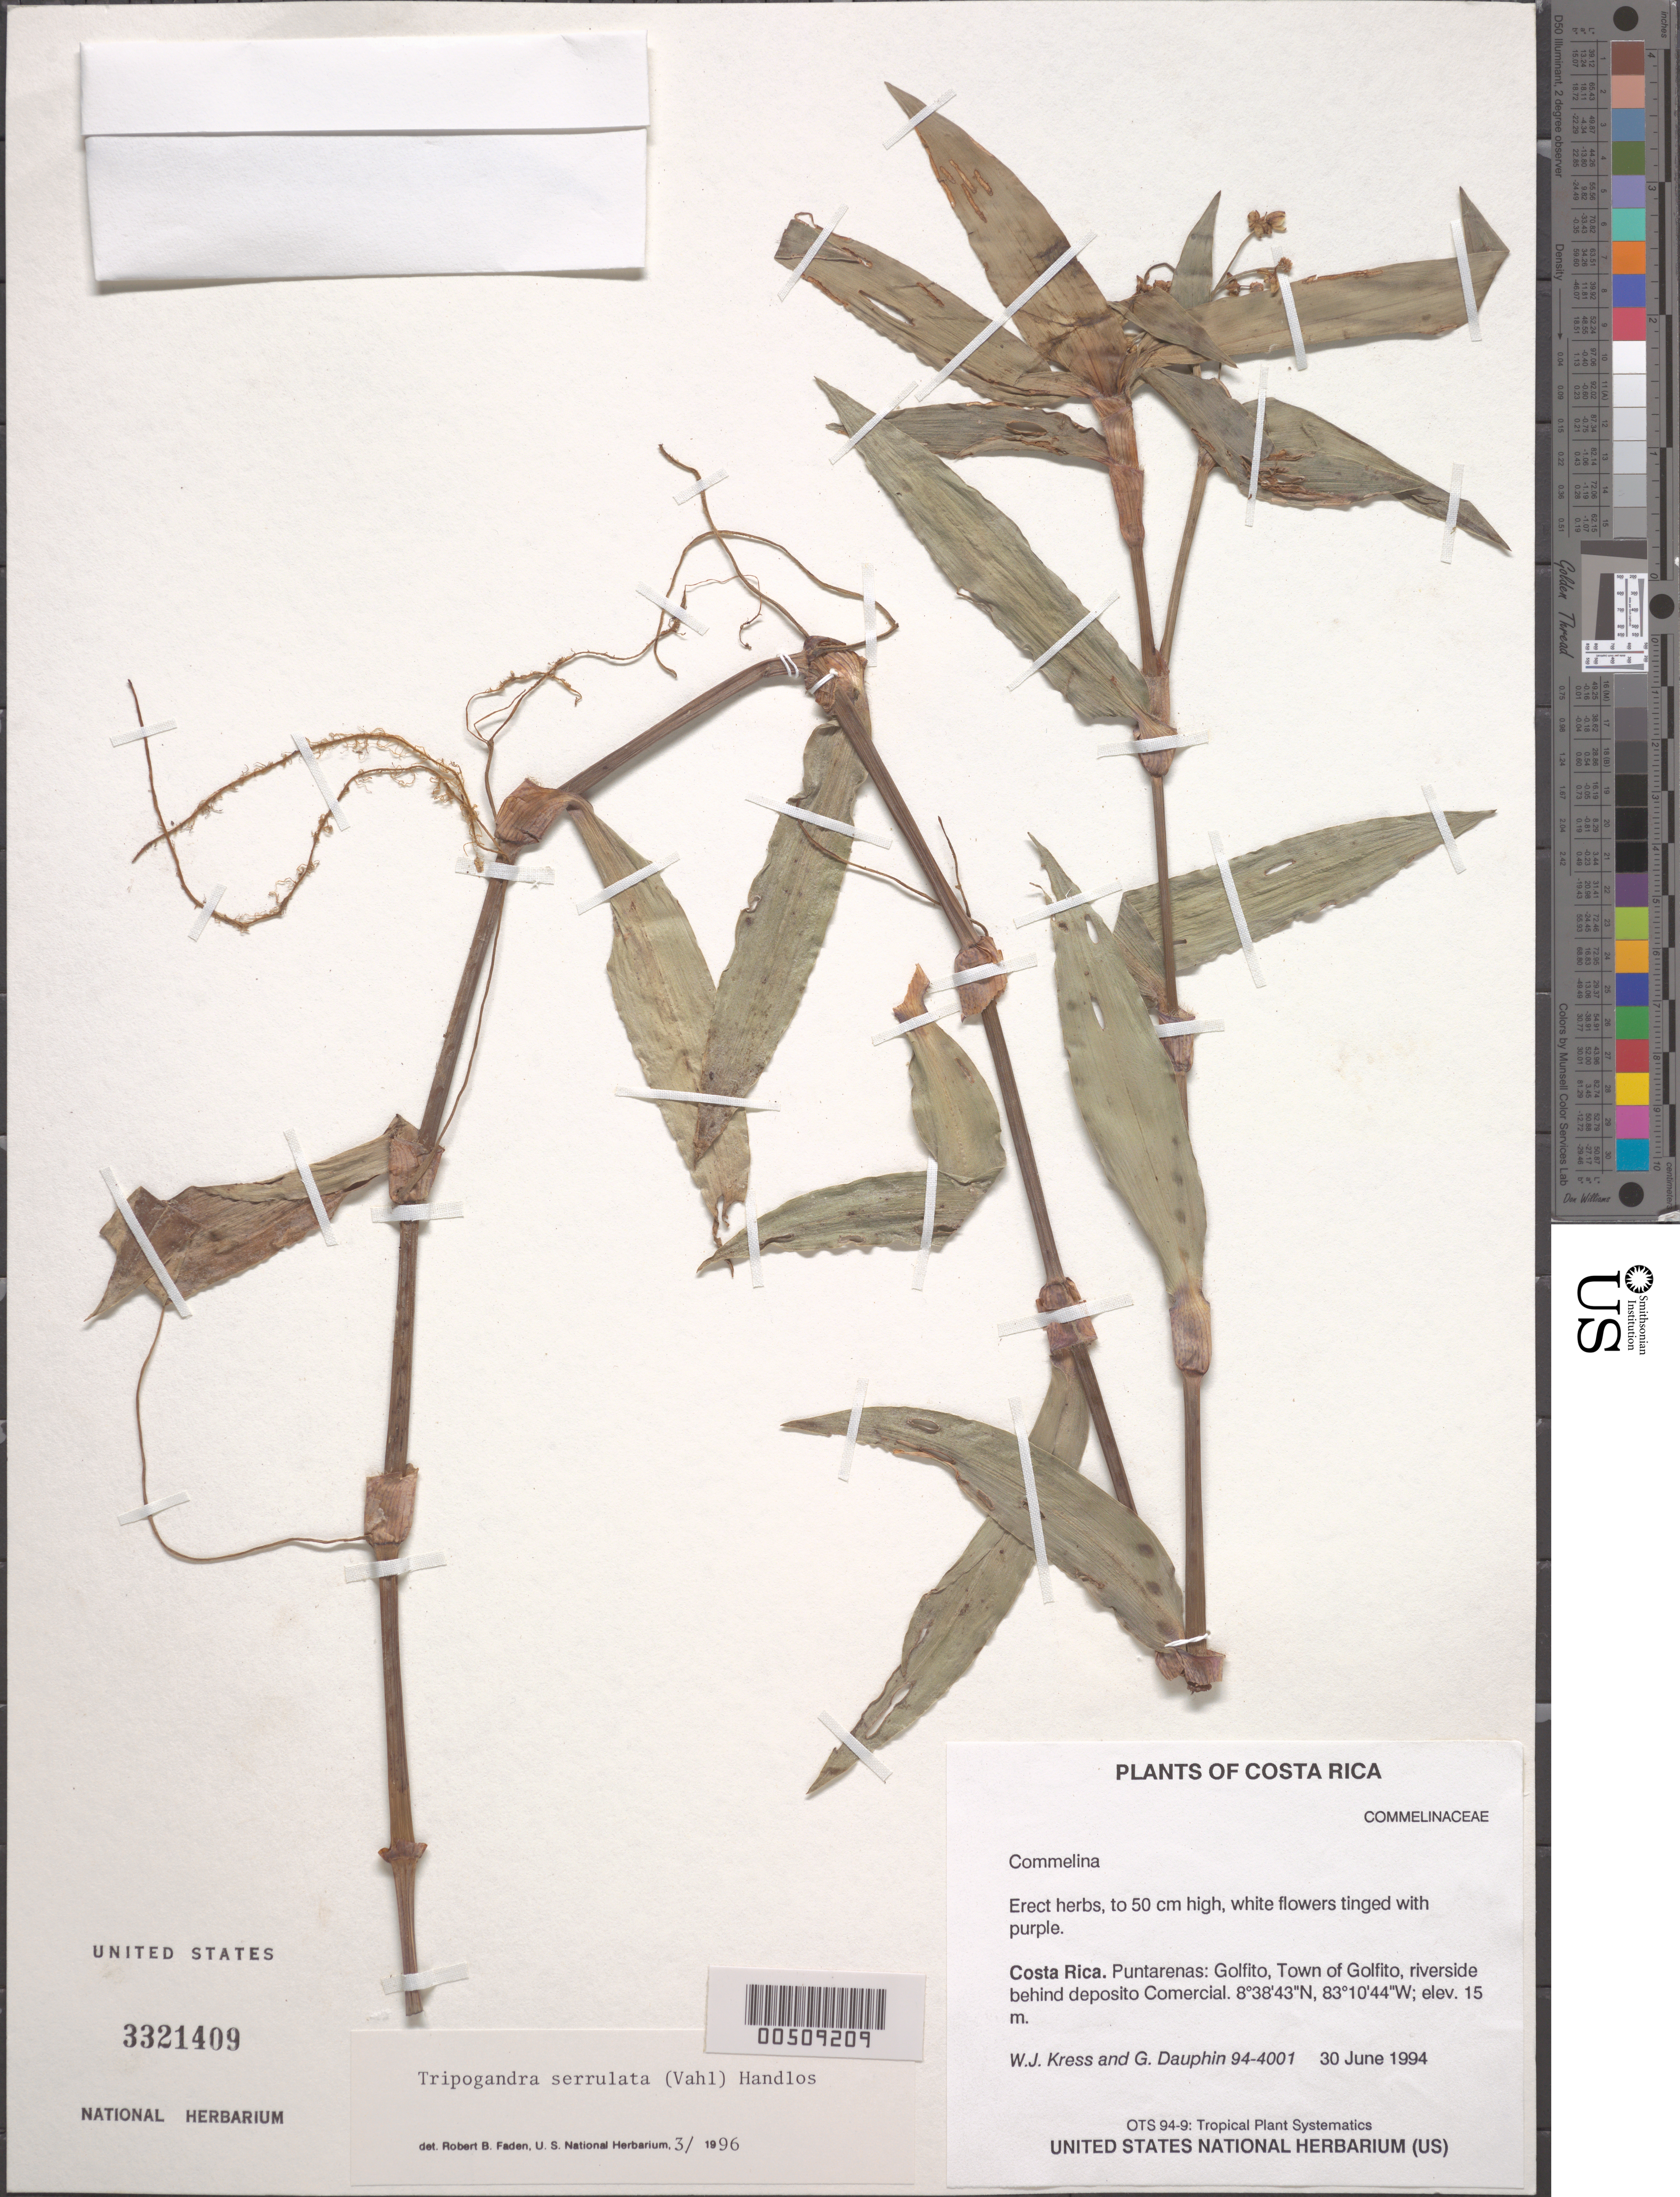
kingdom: Plantae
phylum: Tracheophyta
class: Liliopsida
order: Commelinales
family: Commelinaceae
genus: Tripogandra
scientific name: Tripogandra serrulata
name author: (Vahl) Handlos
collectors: W. J. Kress & G. Dauphin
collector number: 94-4001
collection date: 1994-06-30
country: Costa Rica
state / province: Puntarenas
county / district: Golfito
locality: Town of Golfito, riverside behind deposito Comercial.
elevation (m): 15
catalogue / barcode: US 3321409